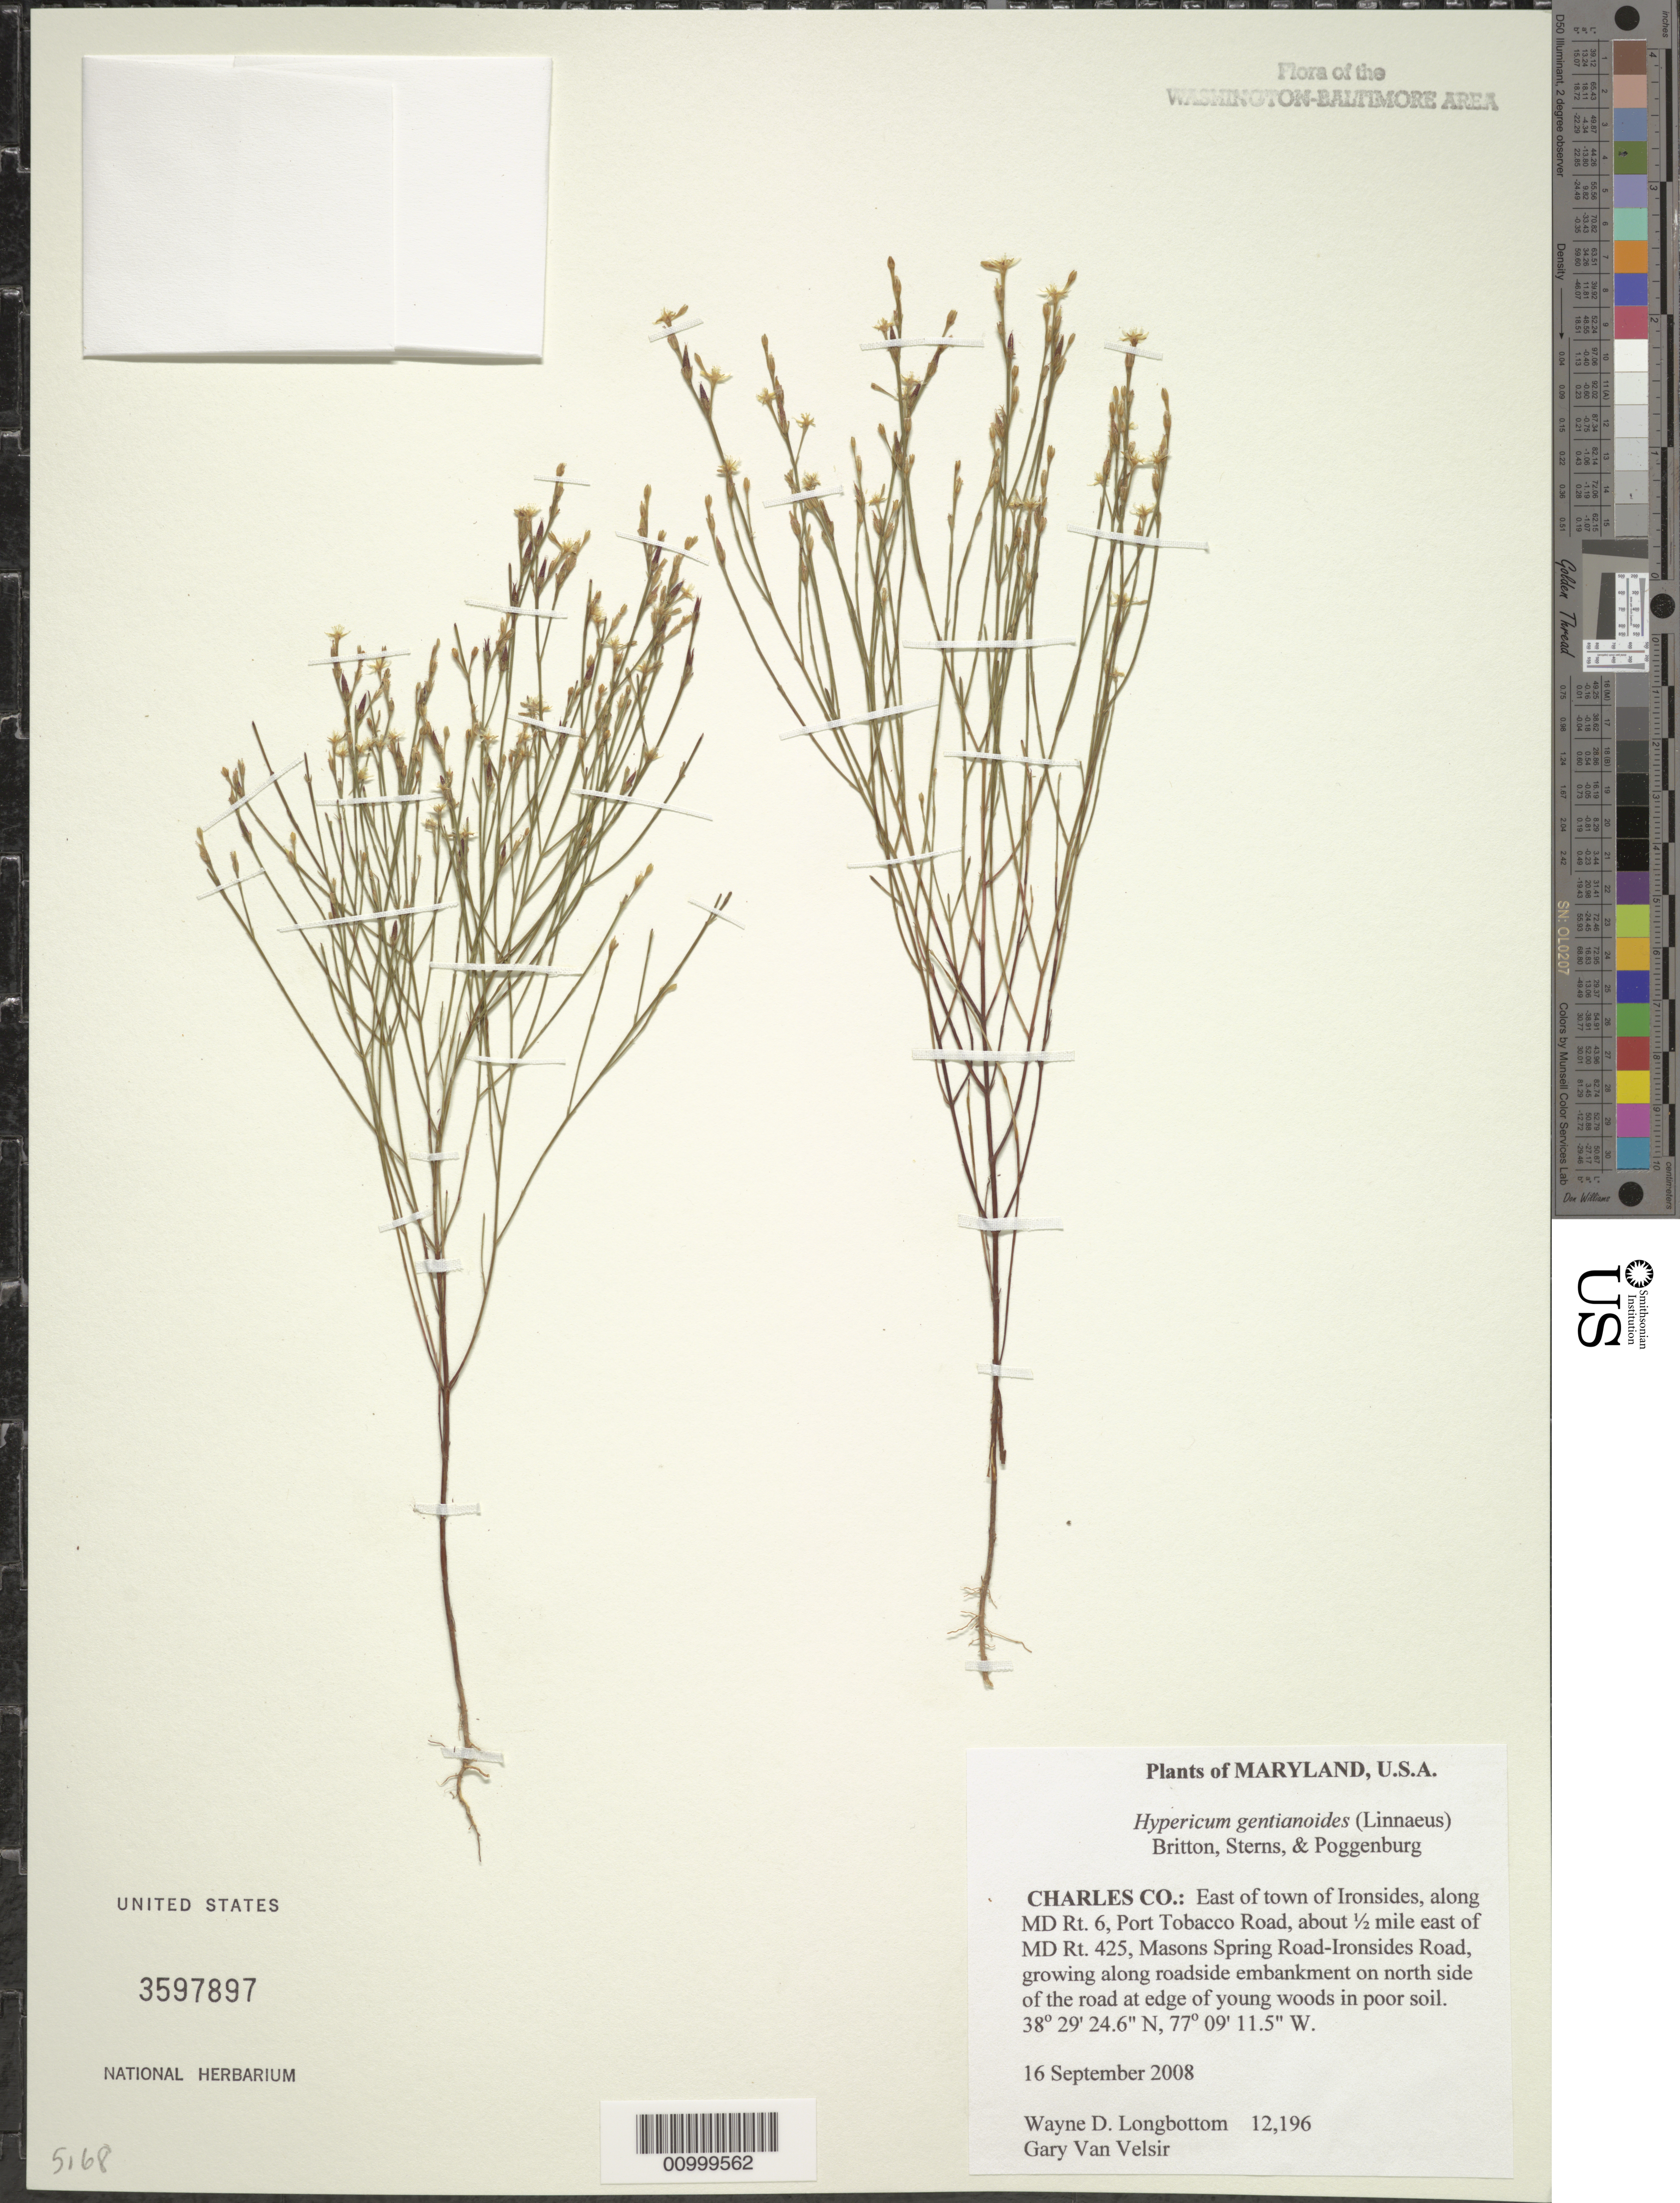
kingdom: Plantae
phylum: Tracheophyta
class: Magnoliopsida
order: Malpighiales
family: Hypericaceae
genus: Hypericum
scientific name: Hypericum gentianoides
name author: (L.) Britton, Stearns & Poggenb.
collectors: W. D. Longbottom & G. Van Velsir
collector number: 12196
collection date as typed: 16 Sep 2008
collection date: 2008-09-16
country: United States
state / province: Maryland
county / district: Charles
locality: East of town of Ironsides, along MD Rt. 6, Port Tobacco Road, about .5 mile east of MD Rt.425, Mason Spring Road - Ironsides Road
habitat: growing along roadside embankment on north side of the road at edge of young woods in poor soil.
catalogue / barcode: US 3597897